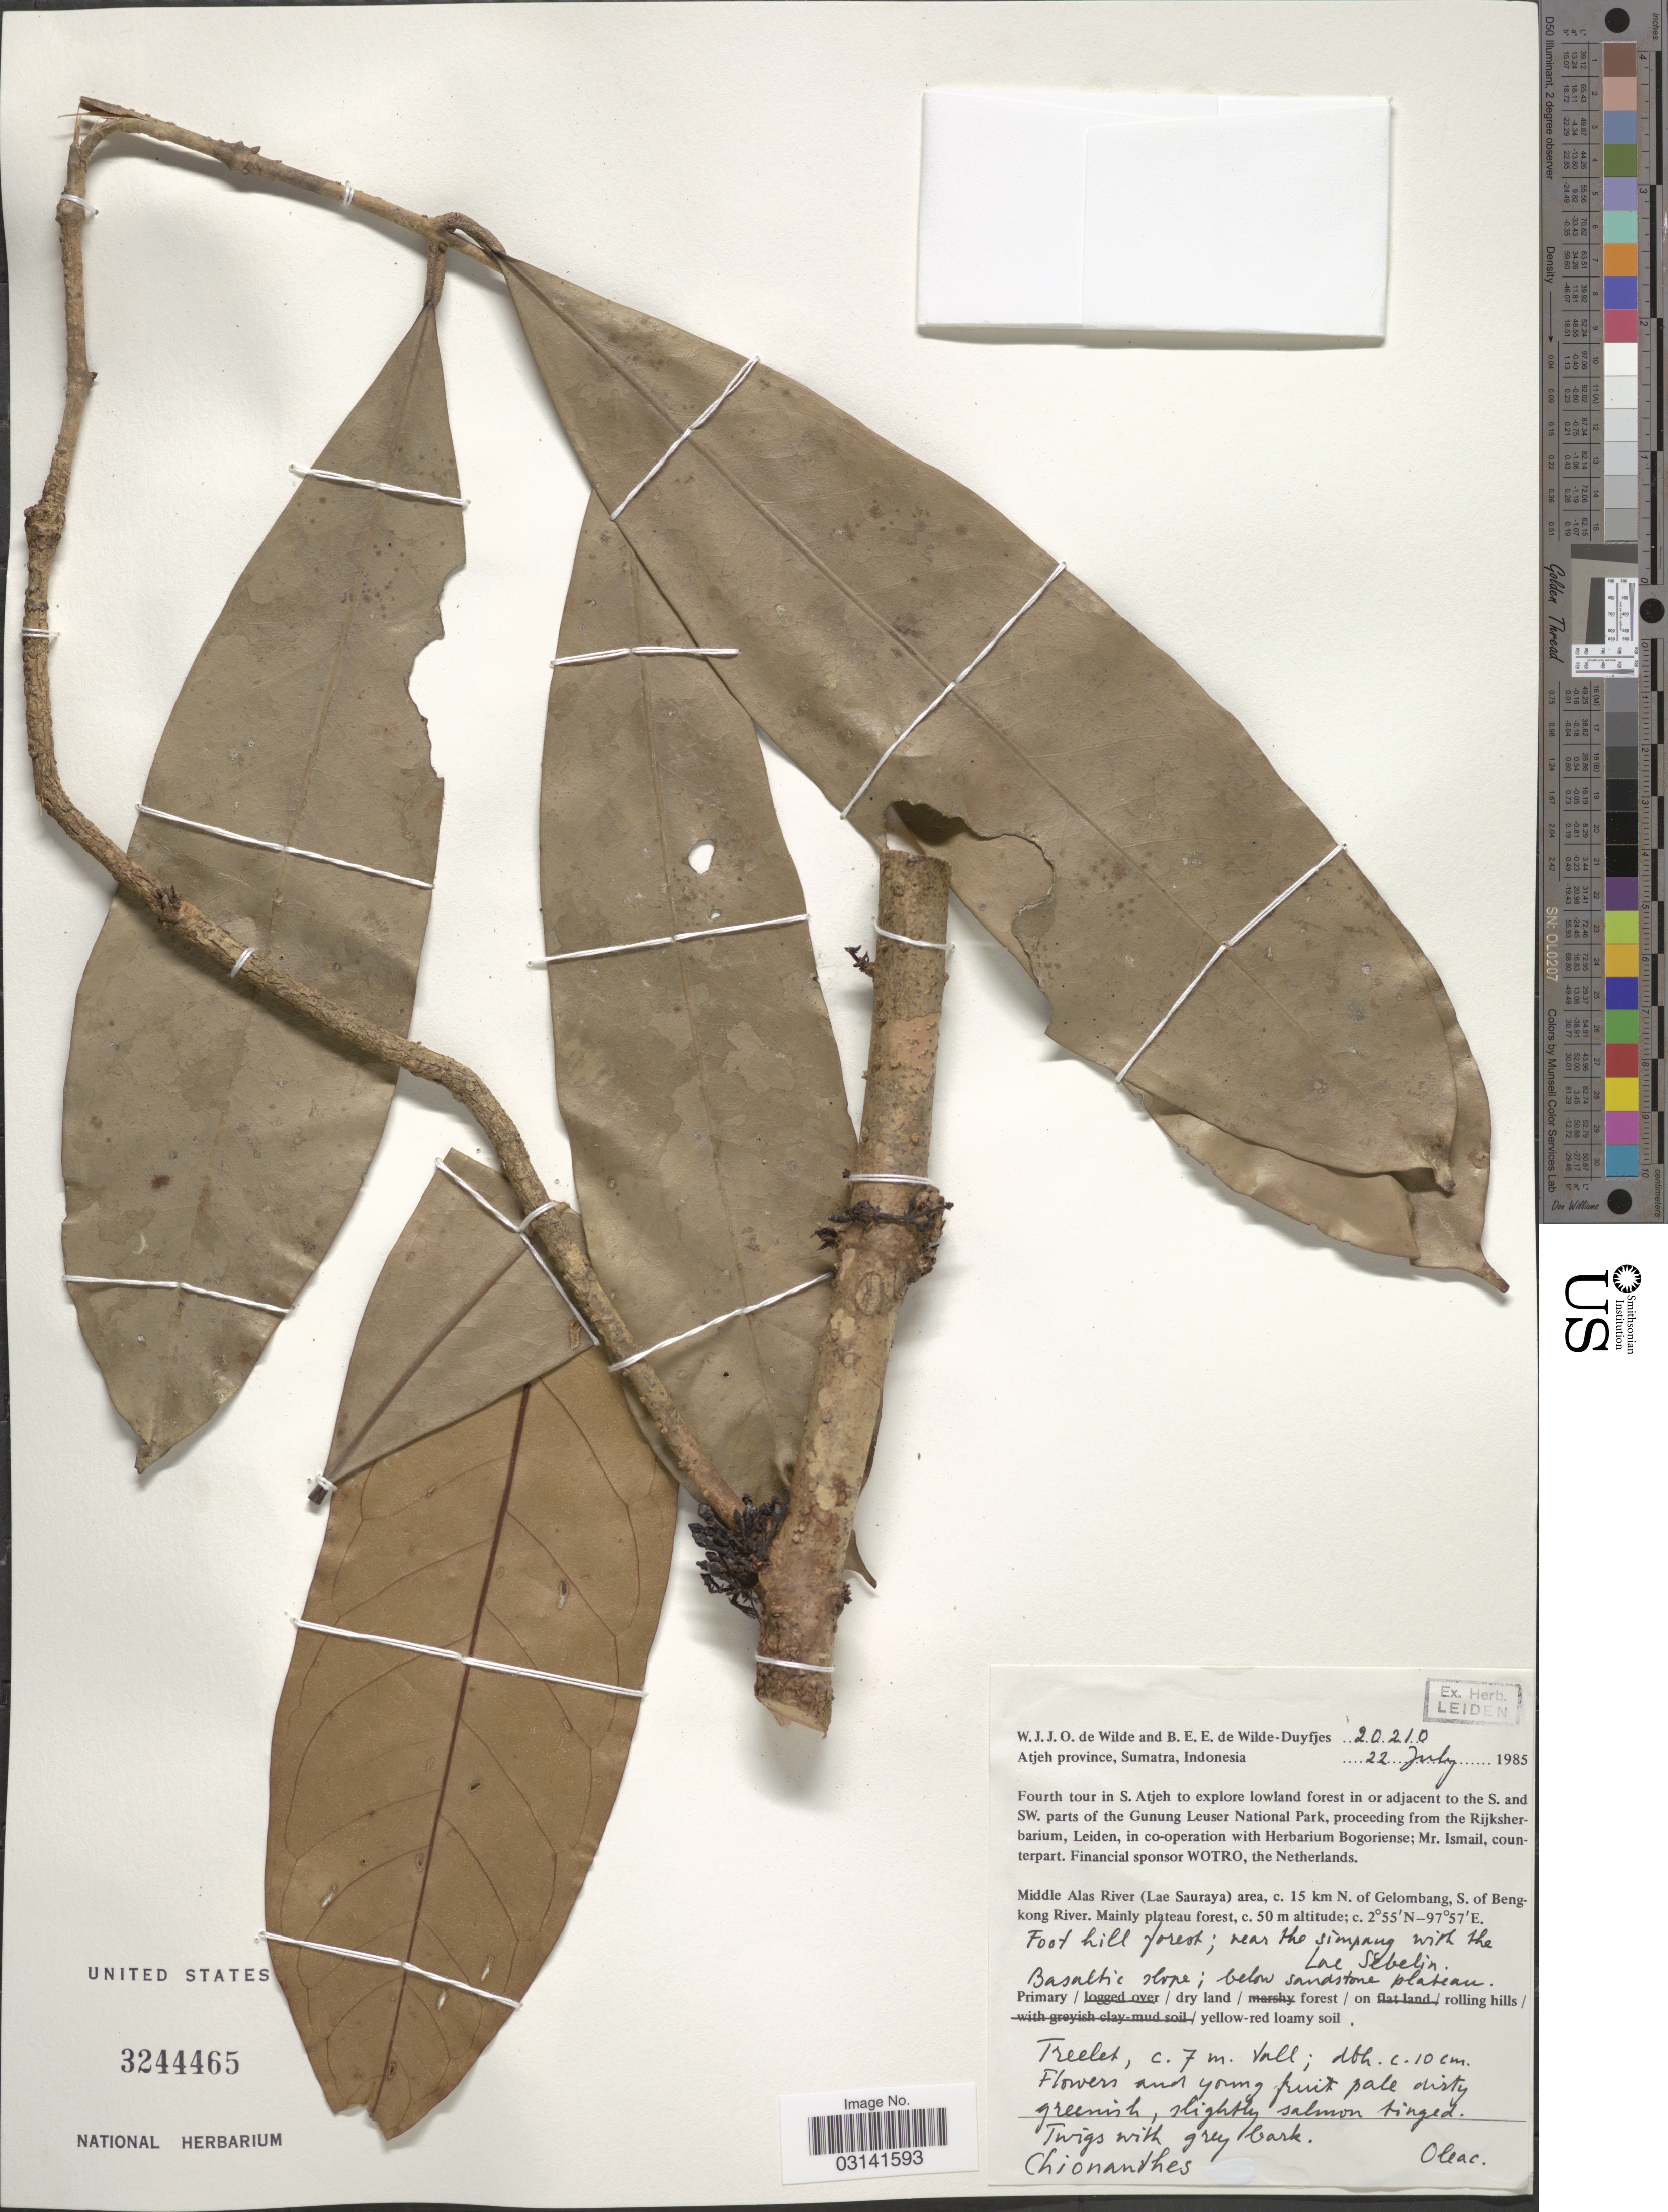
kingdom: Plantae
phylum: Tracheophyta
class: Magnoliopsida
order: Lamiales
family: Oleaceae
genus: Chionanthus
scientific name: Chionanthus sp.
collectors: W. J. de Wilde & B. E. de Wilde-Duyfjes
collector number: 20210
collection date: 1985-07-22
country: Indonesia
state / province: Sumatra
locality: Atjeh province, Sumatra. Fourth tour in S. Atjeh to explore lowland forest in or adjacent to the S. and SW. parts of the Gunung Leuser National Park. Middle Alas River (Lae Sauraya) area, c. 15 km N. of the Gelombang, S. of Bengkong River. Mainly plateau forest. Near the simpang with the Lae Sebelin.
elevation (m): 50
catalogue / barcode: US 3244465